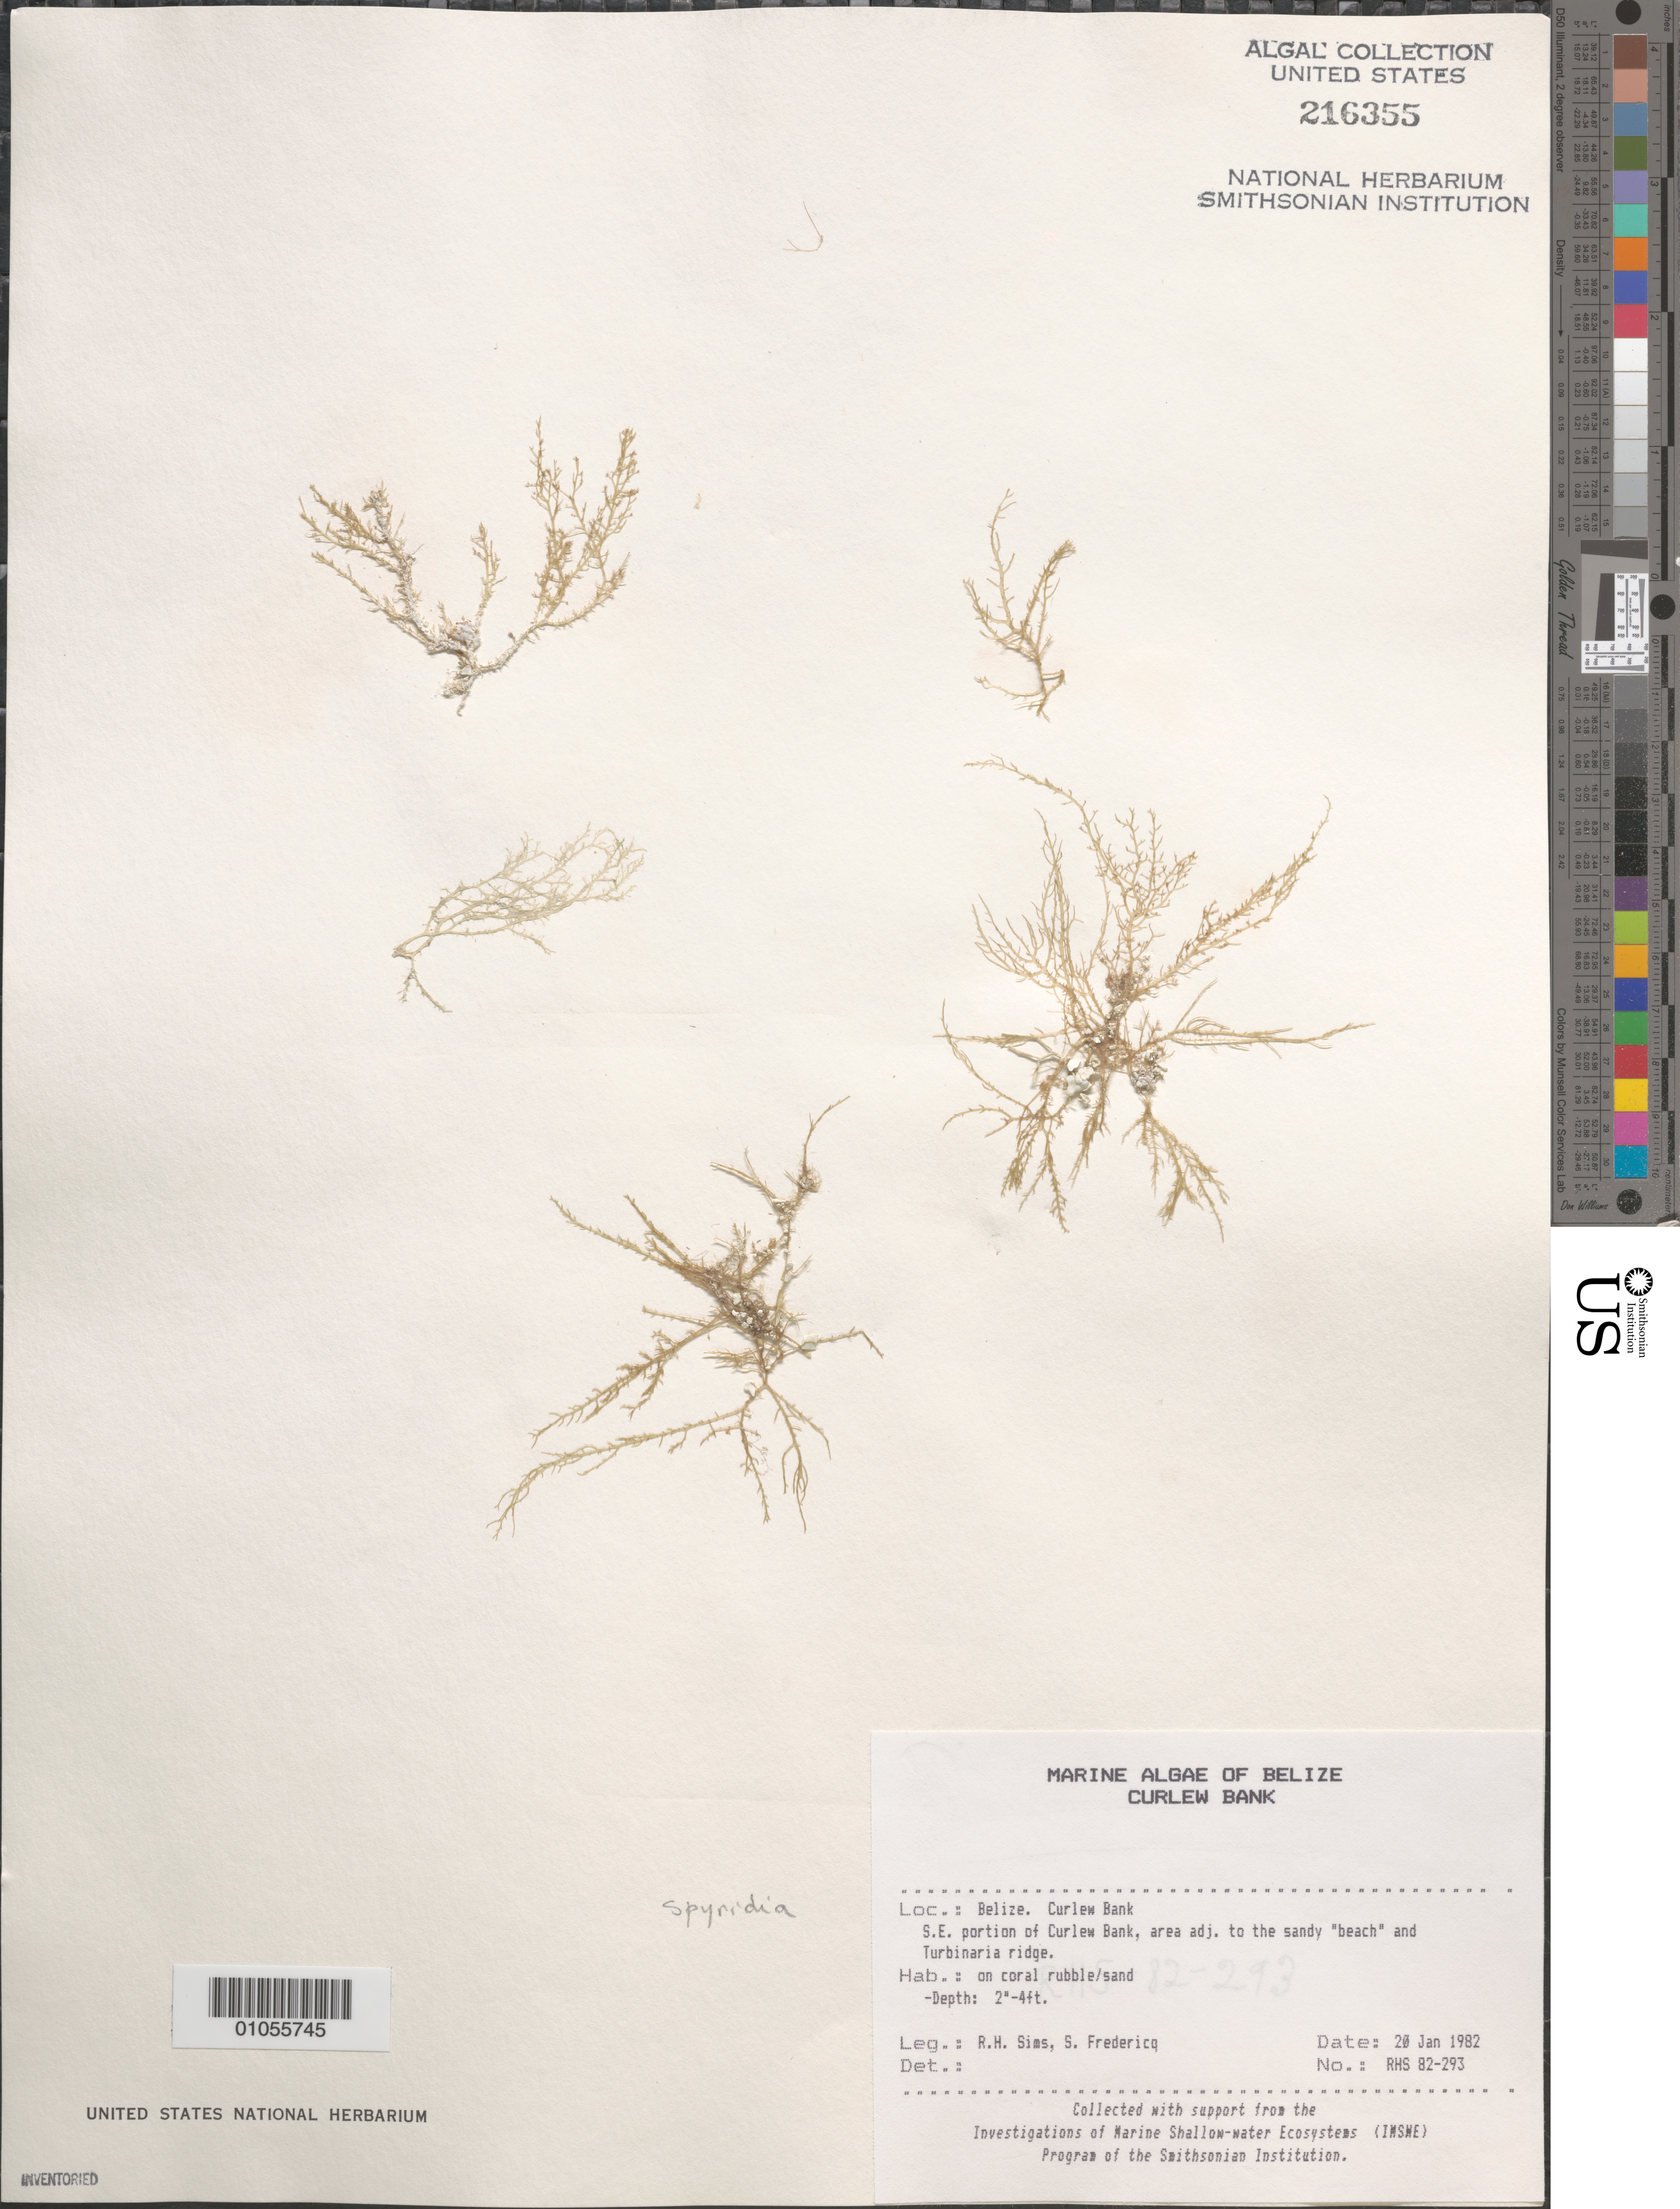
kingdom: Plantae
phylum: Rhodophyta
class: Florideophyceae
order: Ceramiales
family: Spyridiaceae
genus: Spyridia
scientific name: Spyridia sp.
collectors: R. H. Sims & S. Fredericq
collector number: RHS 82-293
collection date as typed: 20 Jan 1982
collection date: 1982-01-20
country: Belize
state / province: Stann Creek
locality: Curlew Bank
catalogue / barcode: US 216355